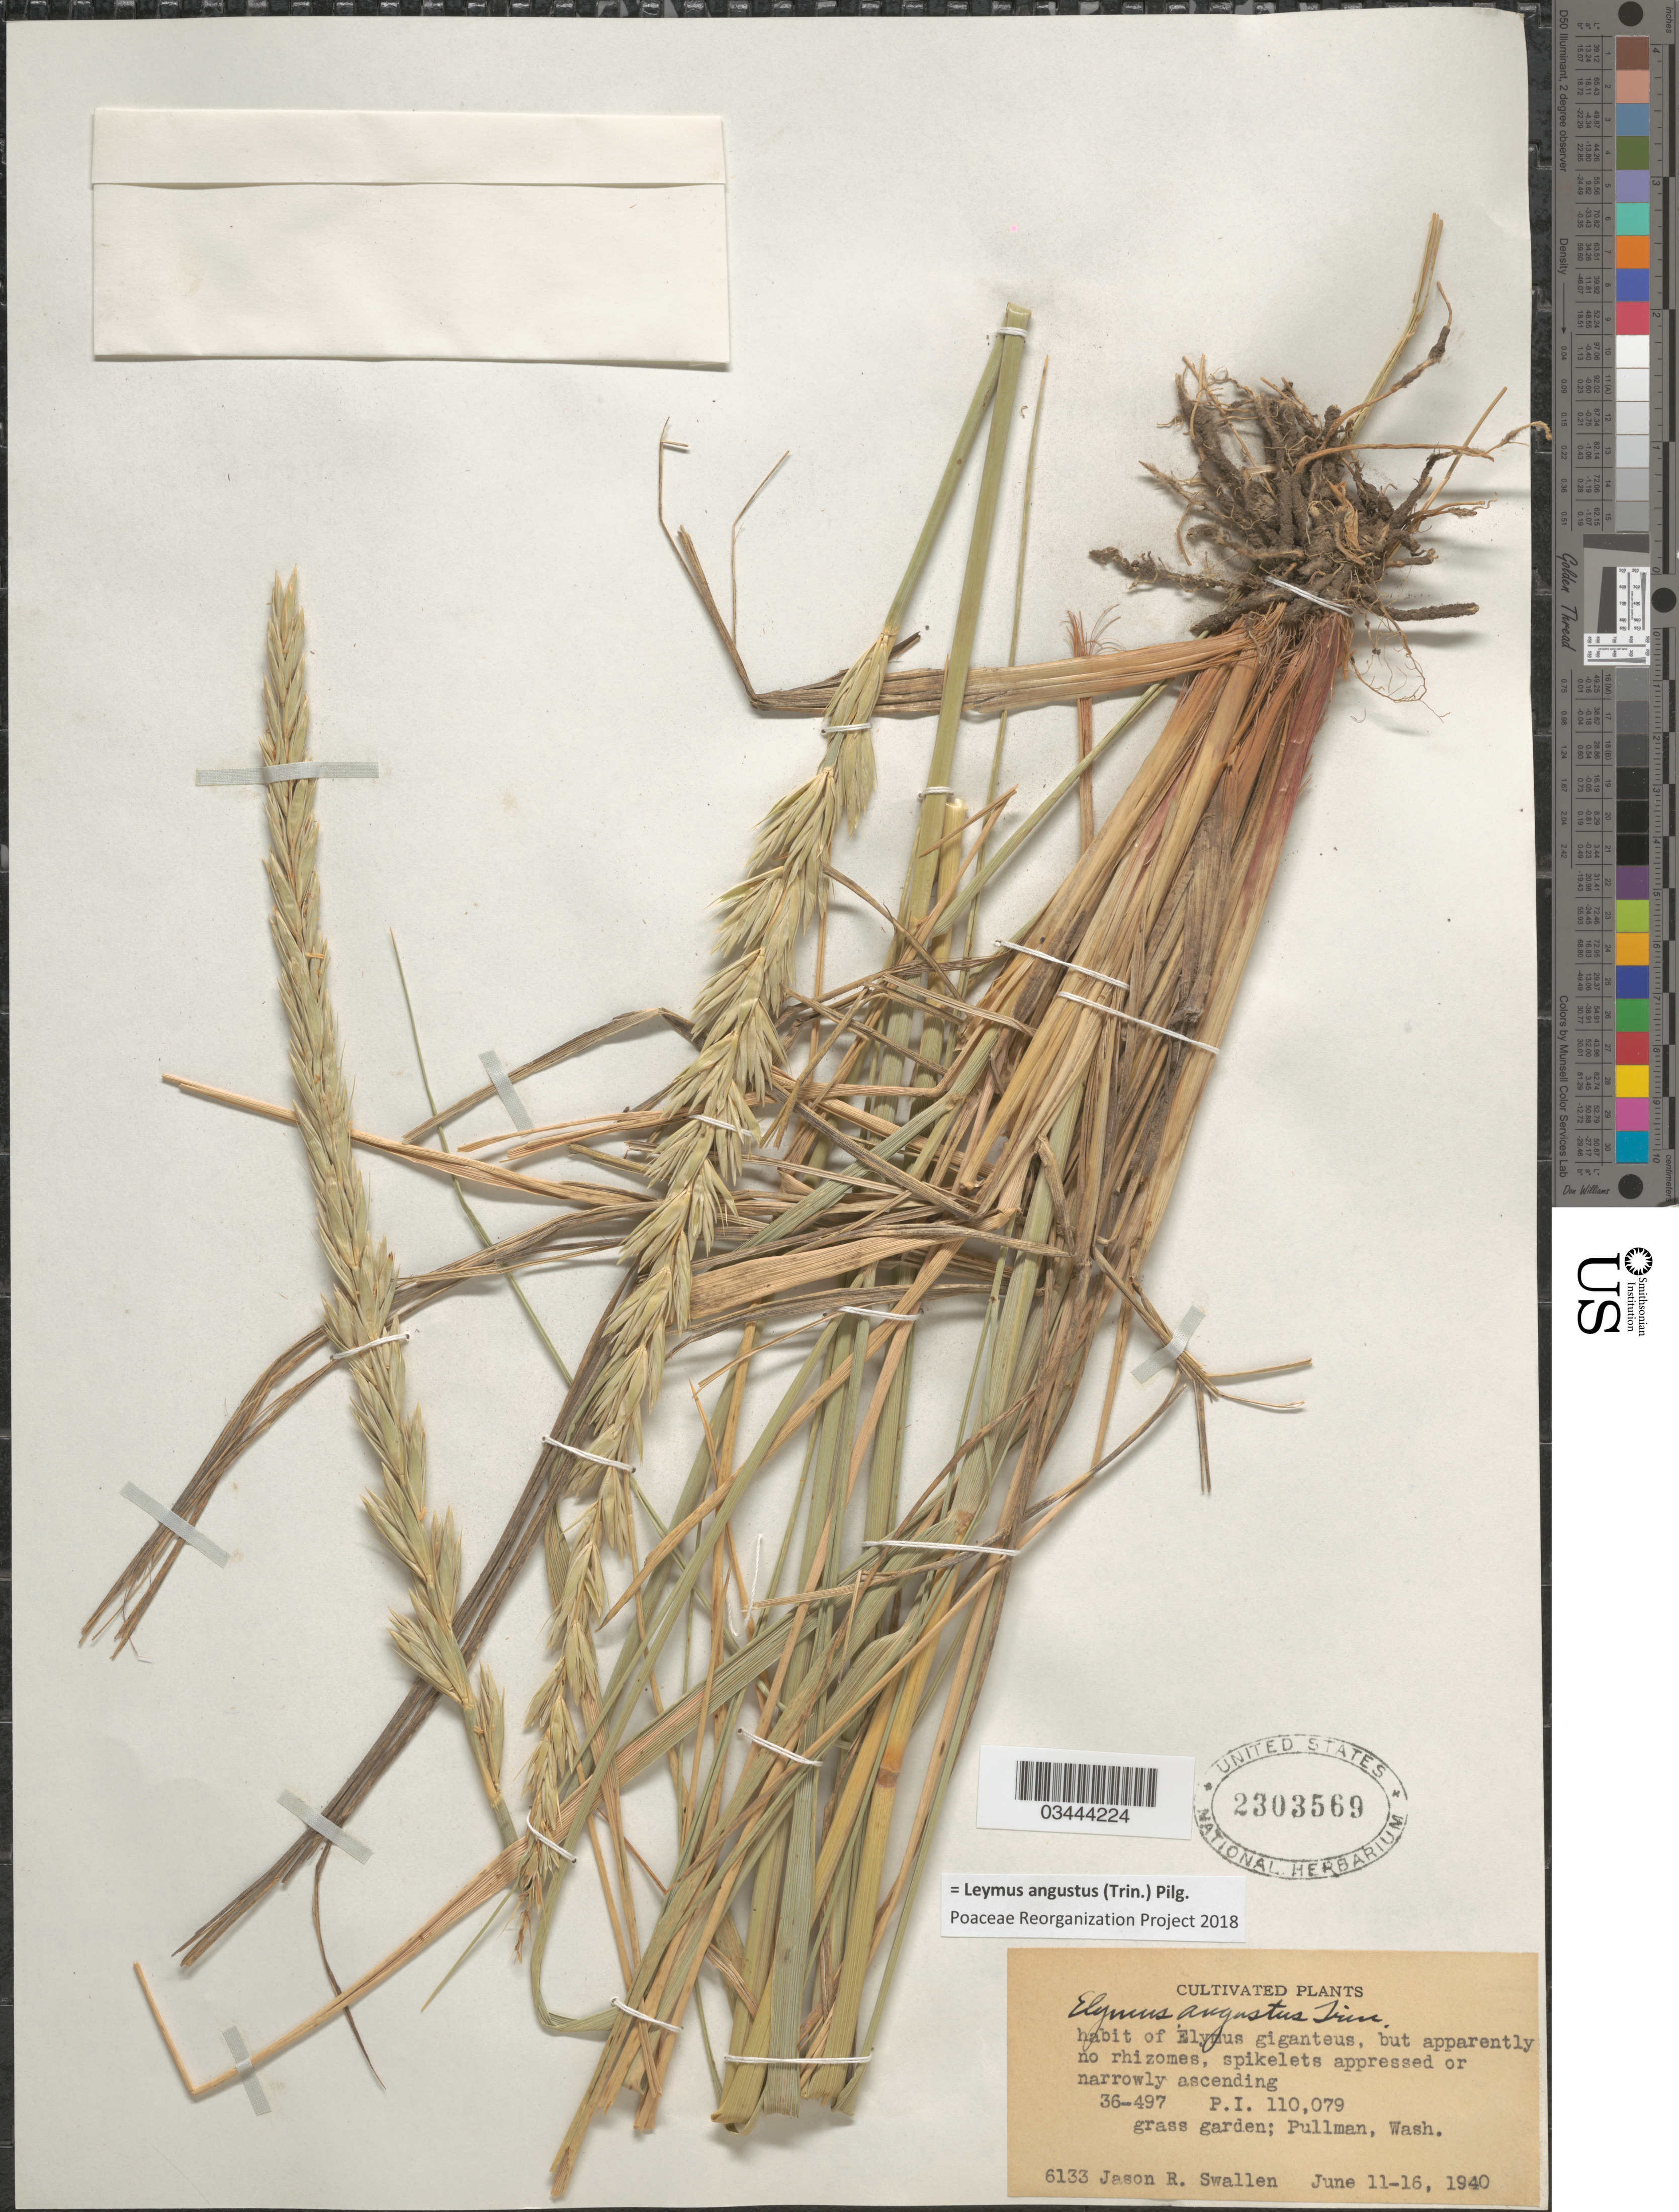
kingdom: Plantae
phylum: Tracheophyta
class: Liliopsida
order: Poales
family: Poaceae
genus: Leymus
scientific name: Leymus angustus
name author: (Trin.) Pilg.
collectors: J. R. Swallen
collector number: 6133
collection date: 1940-06-11/1940-06-16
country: United States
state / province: Washington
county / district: Whitman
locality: Grass garden; Pullman.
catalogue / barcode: US 2303569